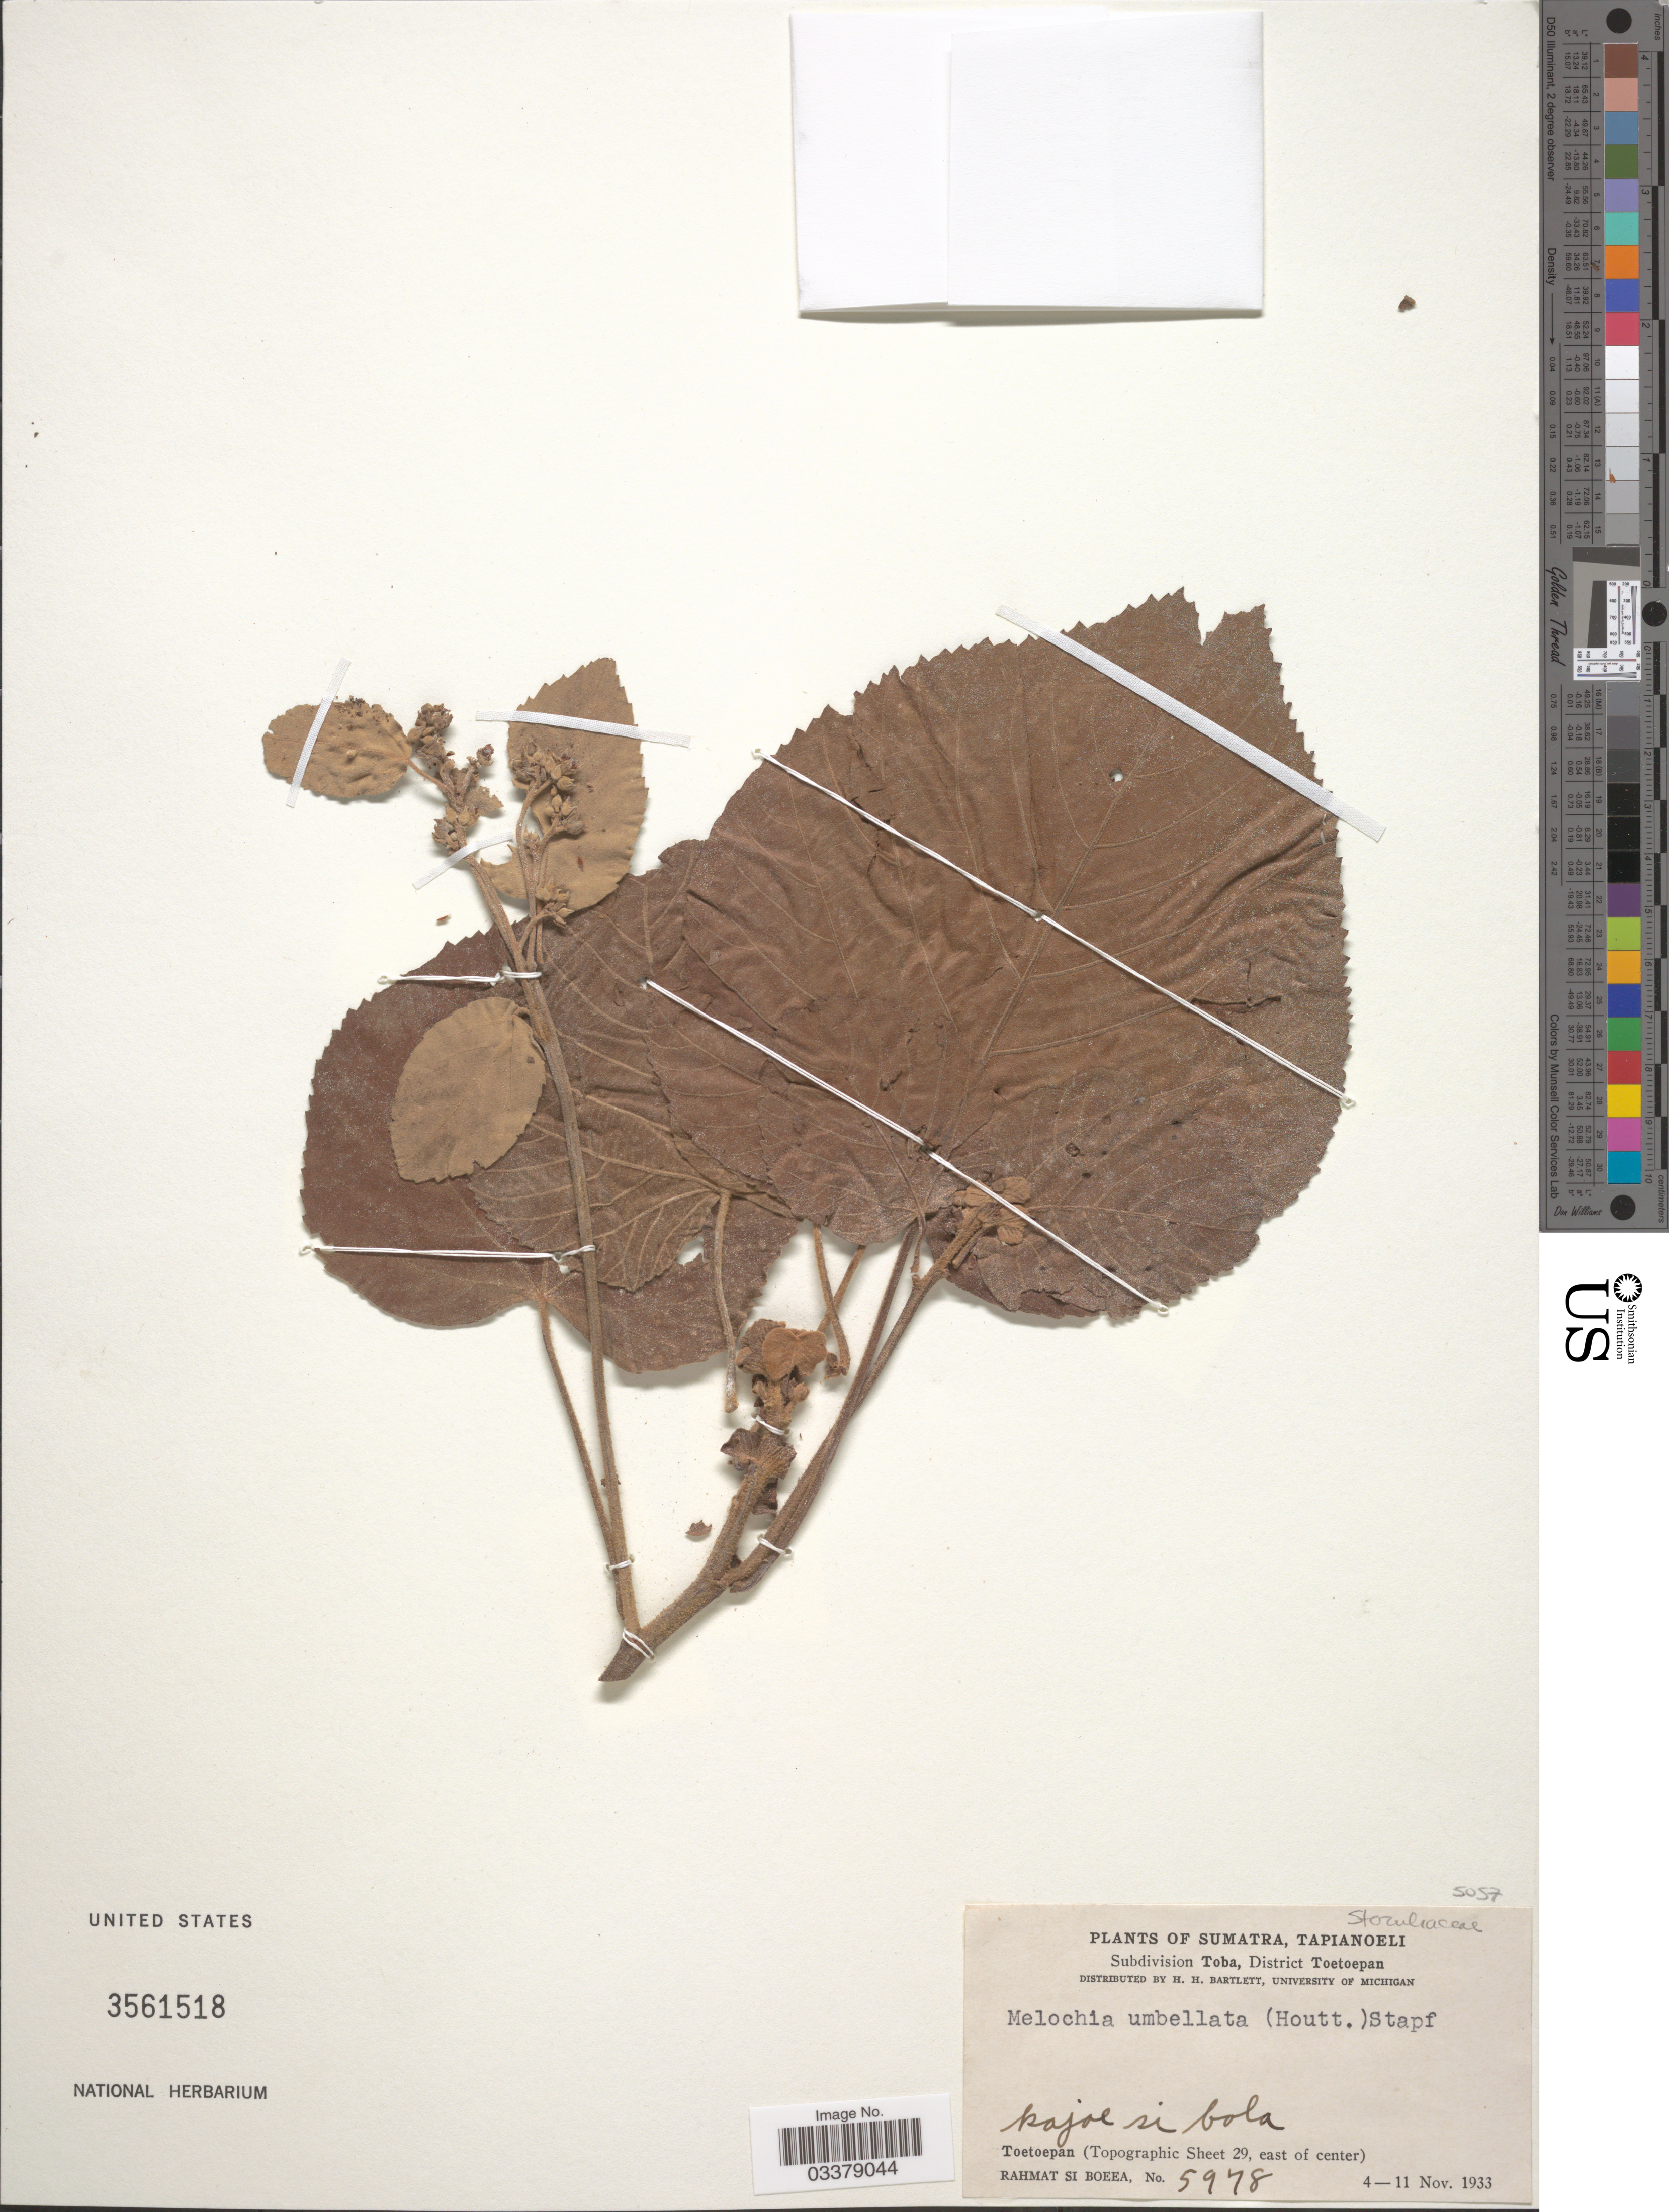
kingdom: Plantae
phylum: Tracheophyta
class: Magnoliopsida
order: Malvales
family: Malvaceae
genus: Melochia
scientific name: Melochia umbellata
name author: Stapf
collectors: Rahmat Si Boeea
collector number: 5978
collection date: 1933-11-04/1933-11-11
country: Indonesia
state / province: Sumatra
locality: Tapianoeli. Subdivision Toba, District Toetoepan. Toetoepan (Topographic Sheet 29, east of center).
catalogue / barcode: US 3561518